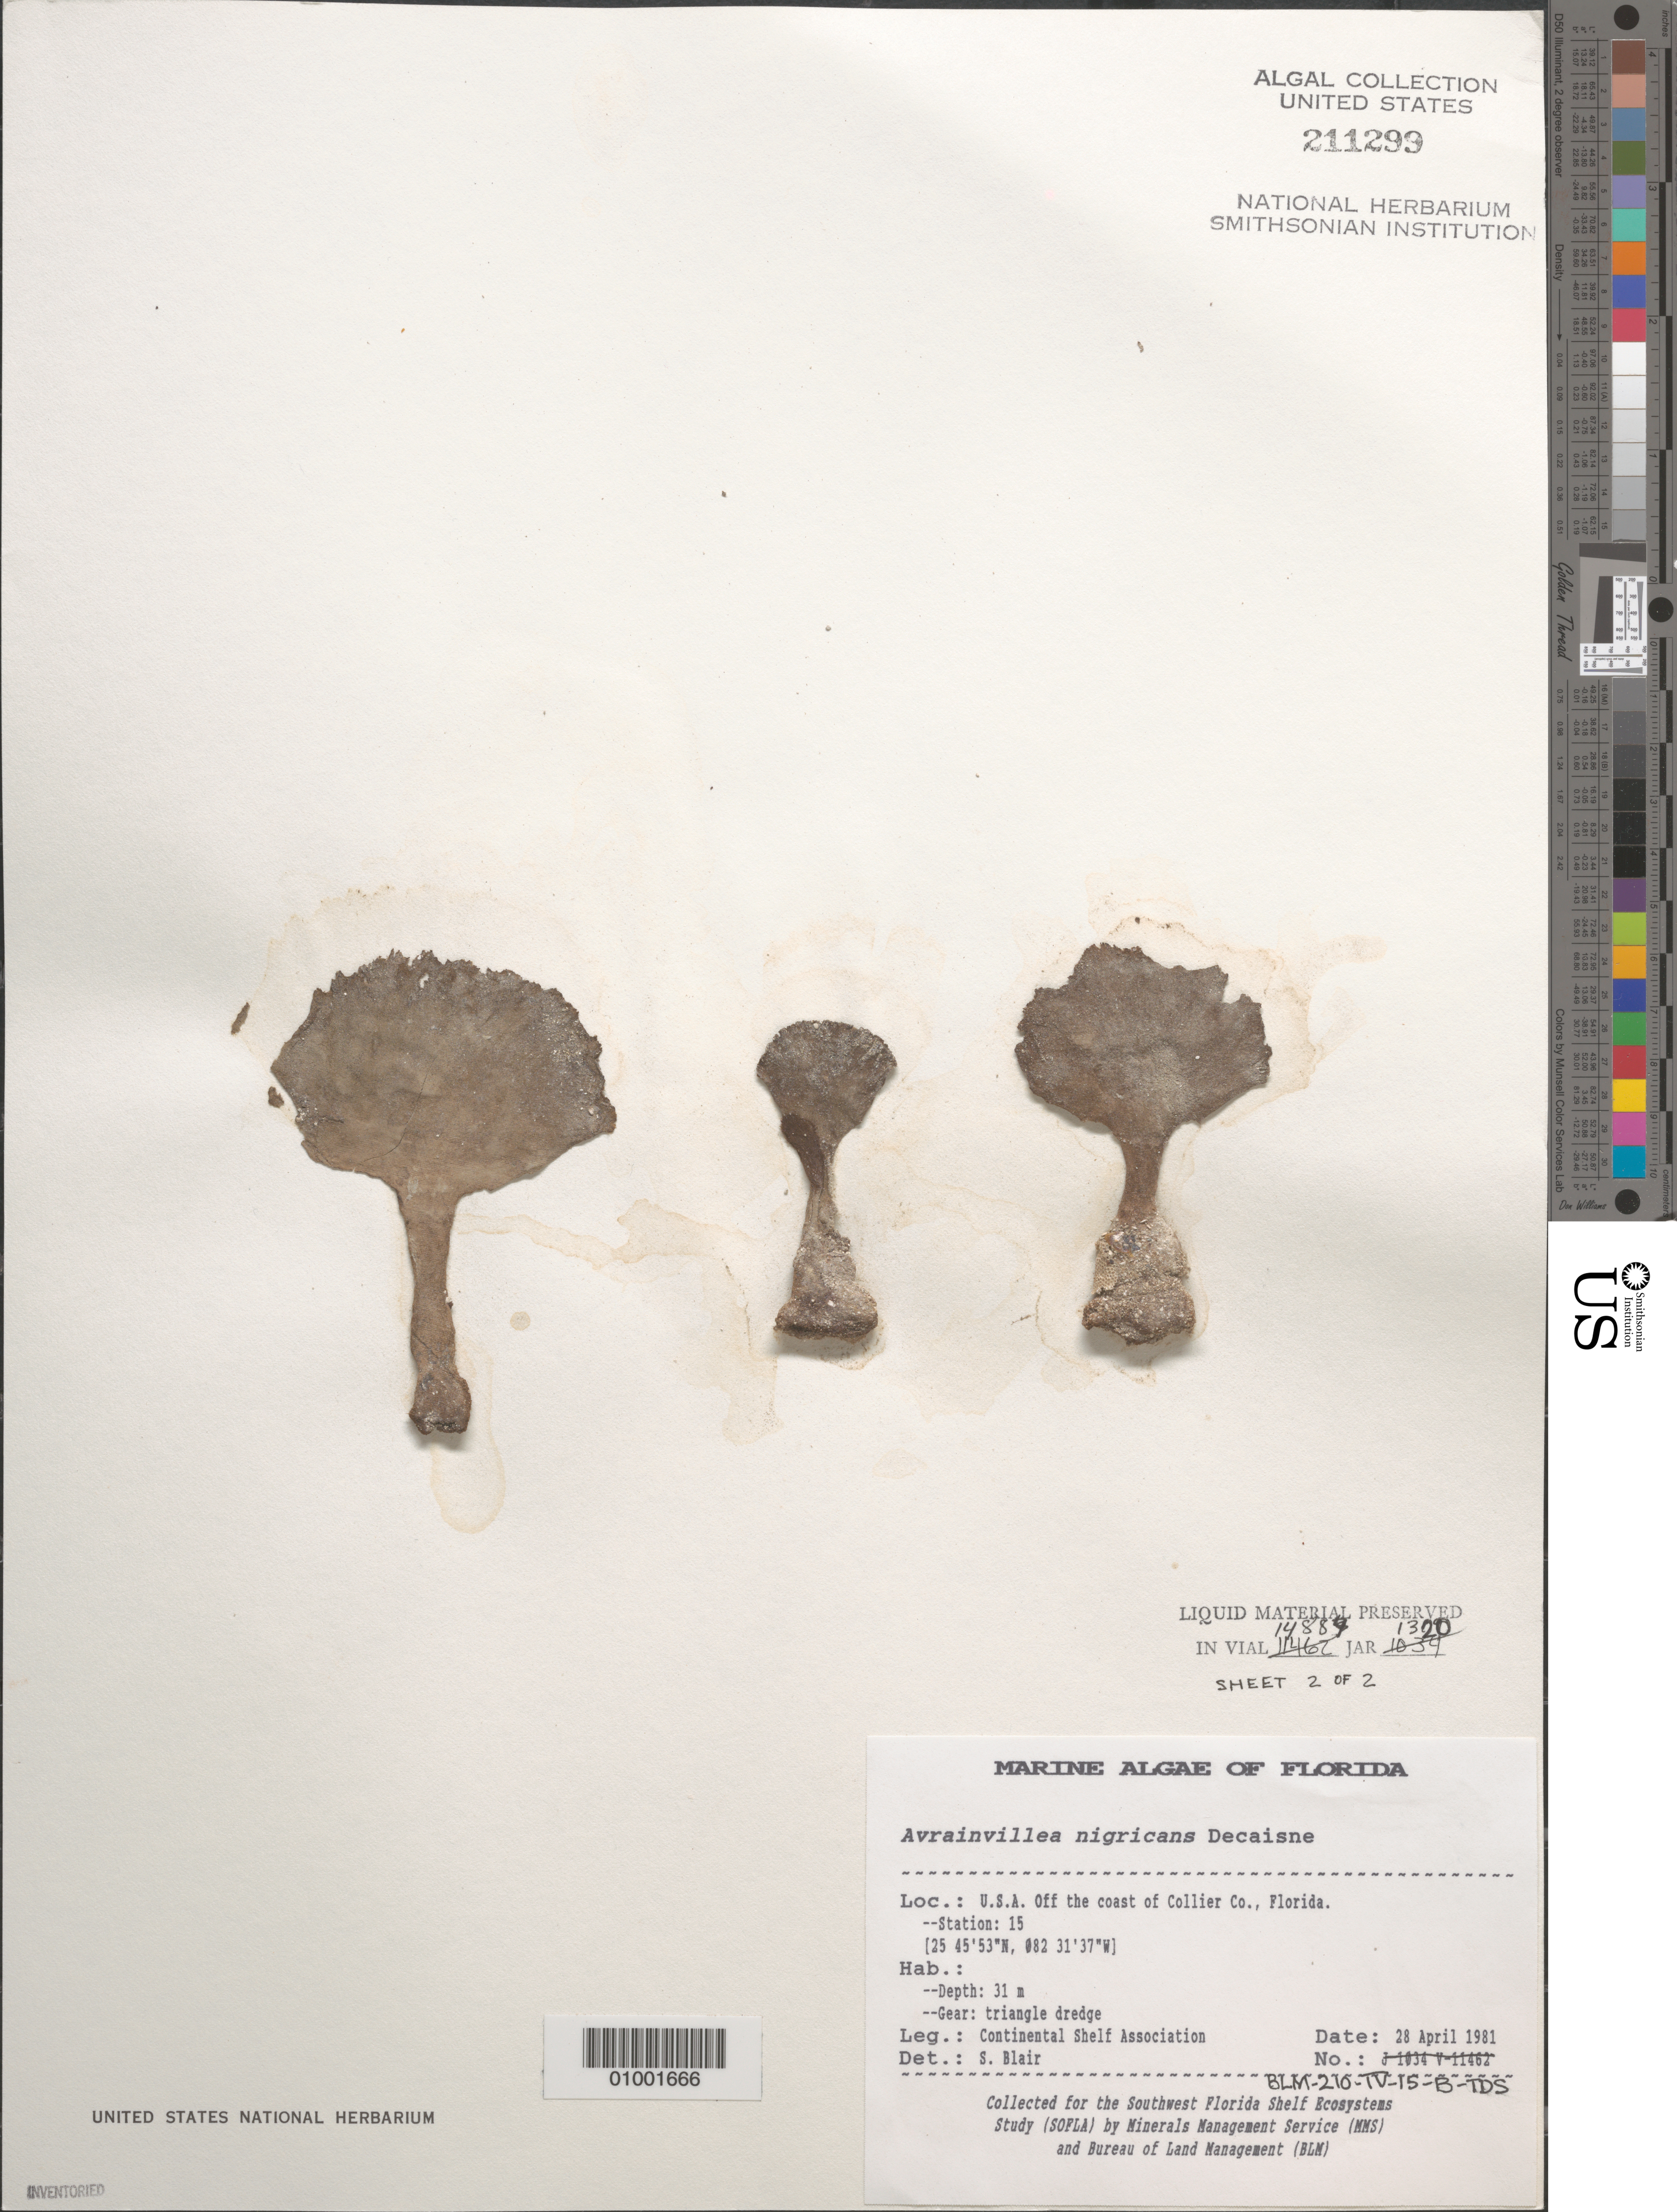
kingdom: Plantae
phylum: Chlorophyta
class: Ulvophyceae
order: Bryopsidales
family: Dichotomosiphonaceae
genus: Avrainvillea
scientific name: Avrainvillea nigricans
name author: Decne.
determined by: Blair, S. M.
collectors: Continental Shelf Associates Inc.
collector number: BLM-210-IV-15-B-TDS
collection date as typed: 28 Apr 1981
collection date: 1981-04-28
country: United States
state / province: Florida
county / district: Collier County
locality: Off the coast of Collier County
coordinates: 25 45'53"N, 82 31'37"W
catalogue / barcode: US 211299